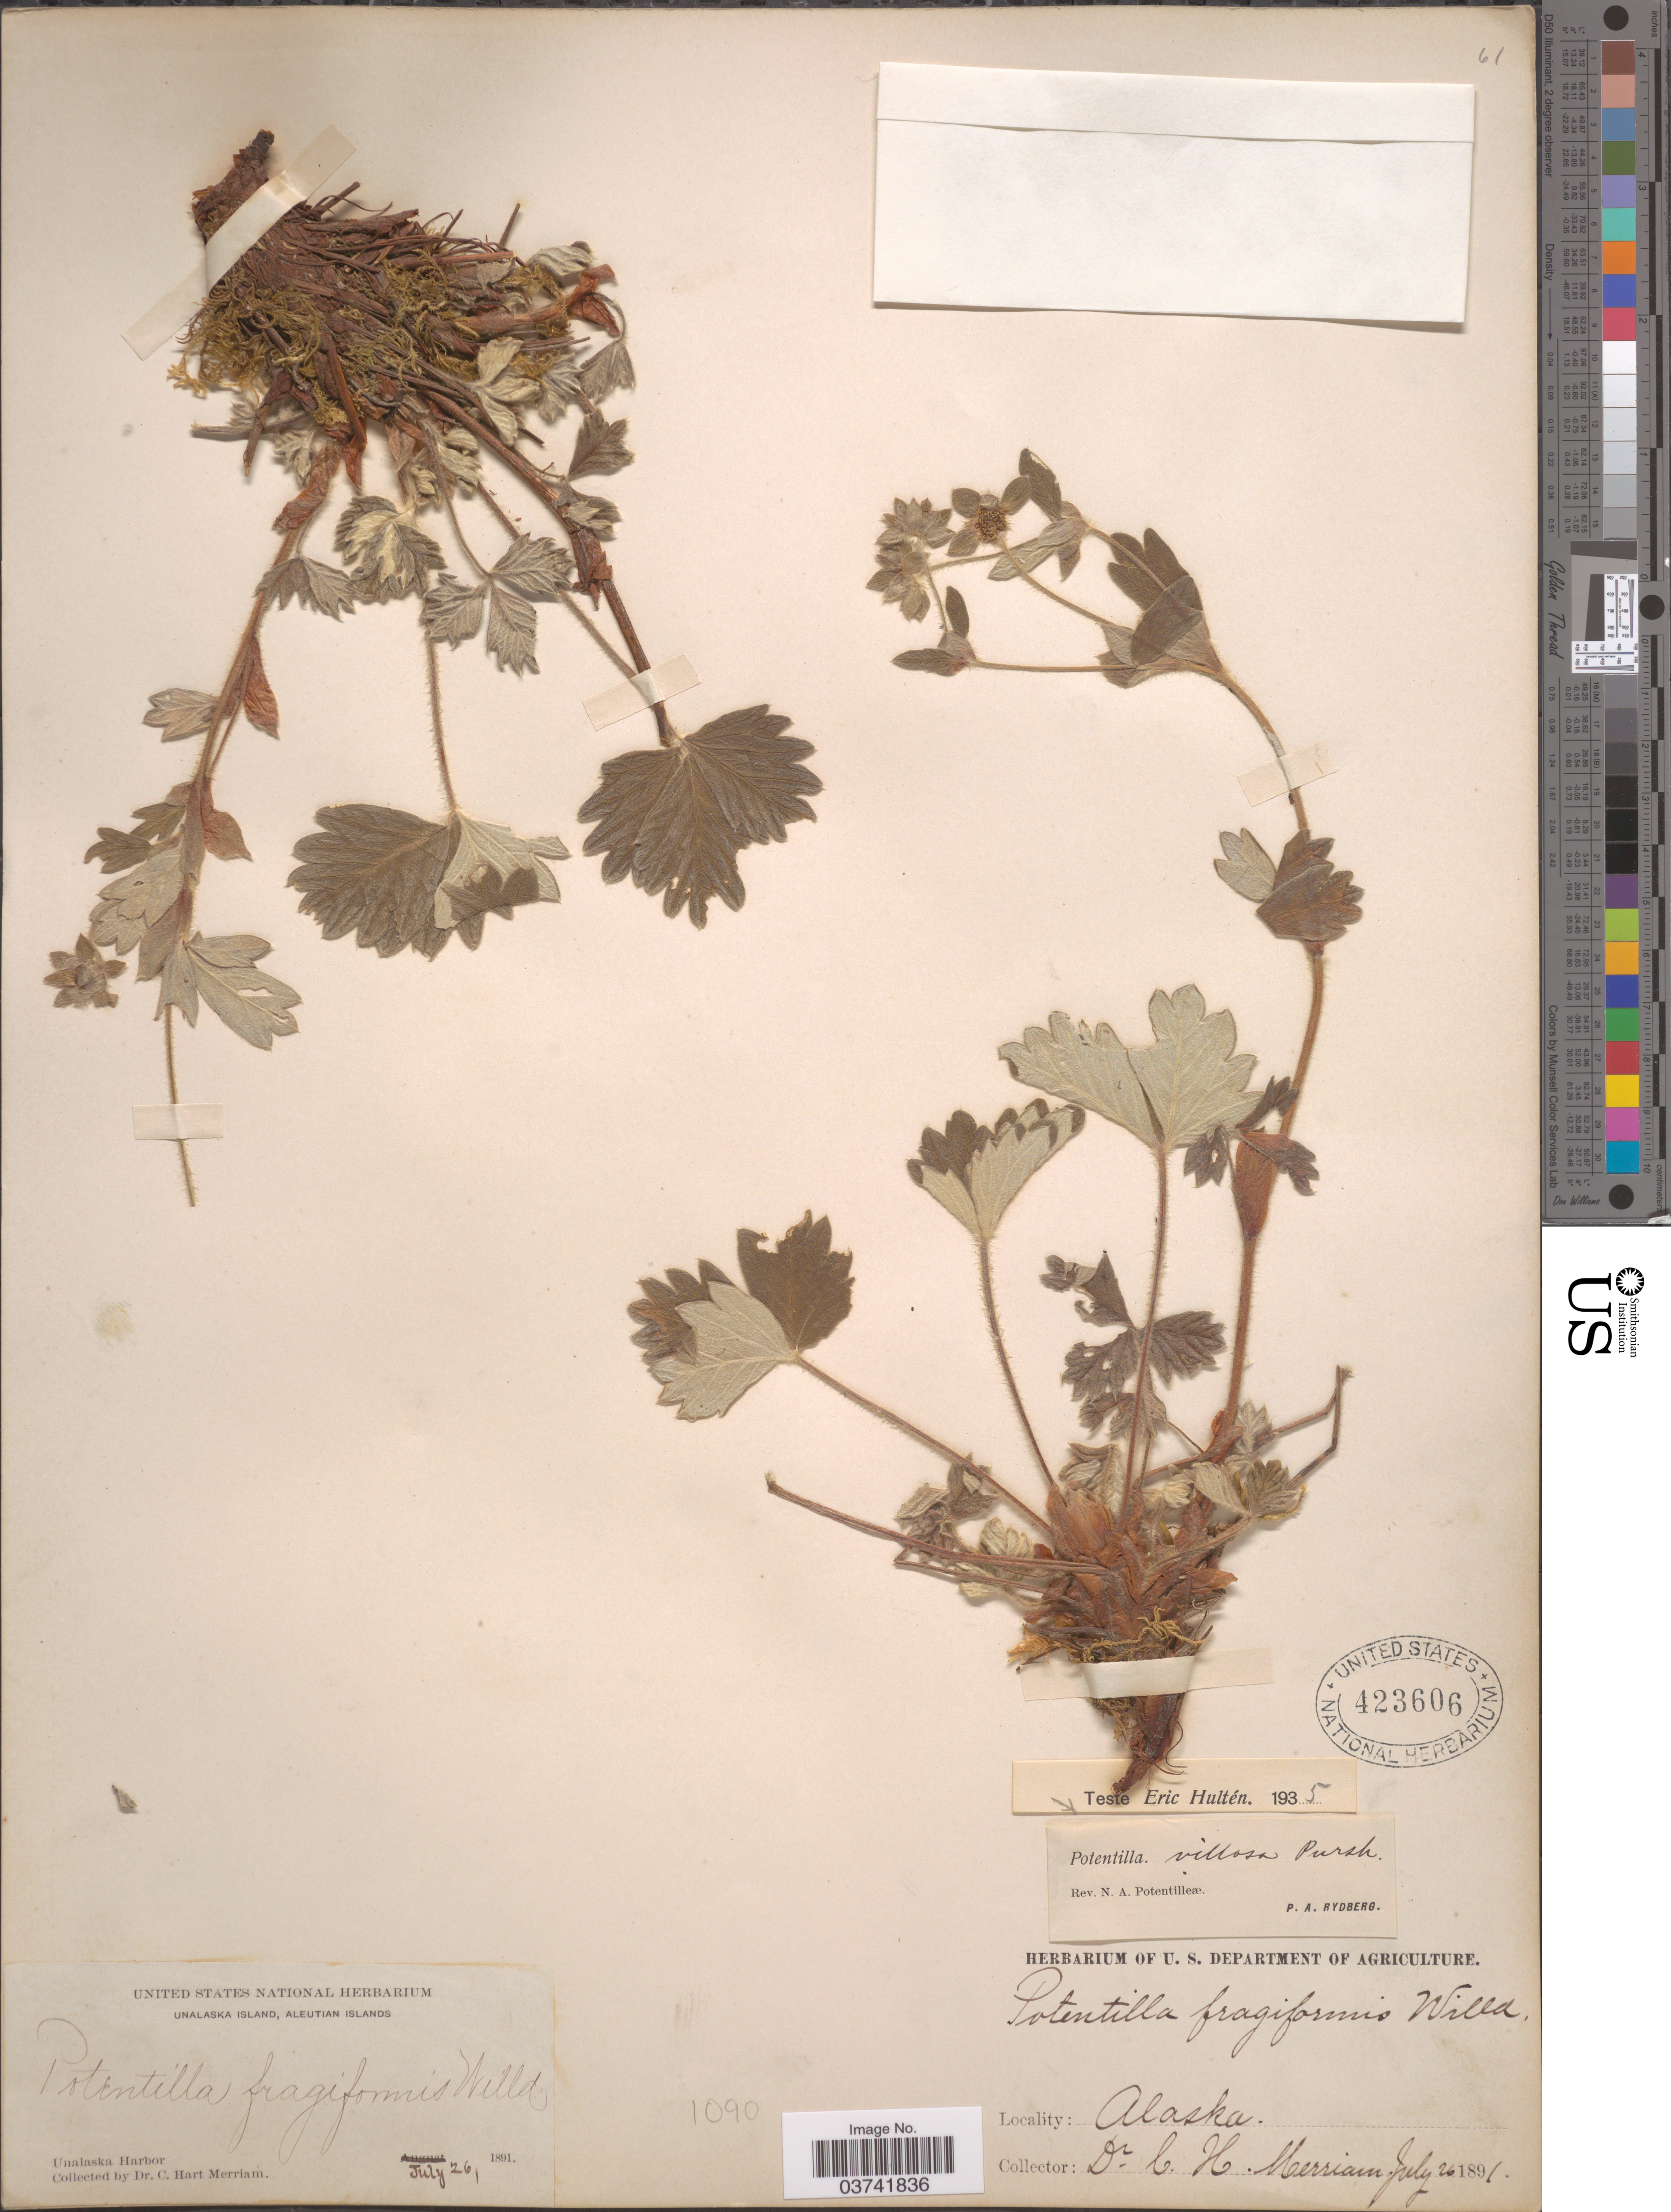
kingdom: Plantae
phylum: Tracheophyta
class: Magnoliopsida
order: Rosales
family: Rosaceae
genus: Potentilla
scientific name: Potentilla villosa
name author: Pall. ex Pursh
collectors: C. Merriam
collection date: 1891-07-26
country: United States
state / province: Alaska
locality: Unalaska Island, Aleutian Islands. Unalaska Harbor.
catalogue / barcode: US 423606